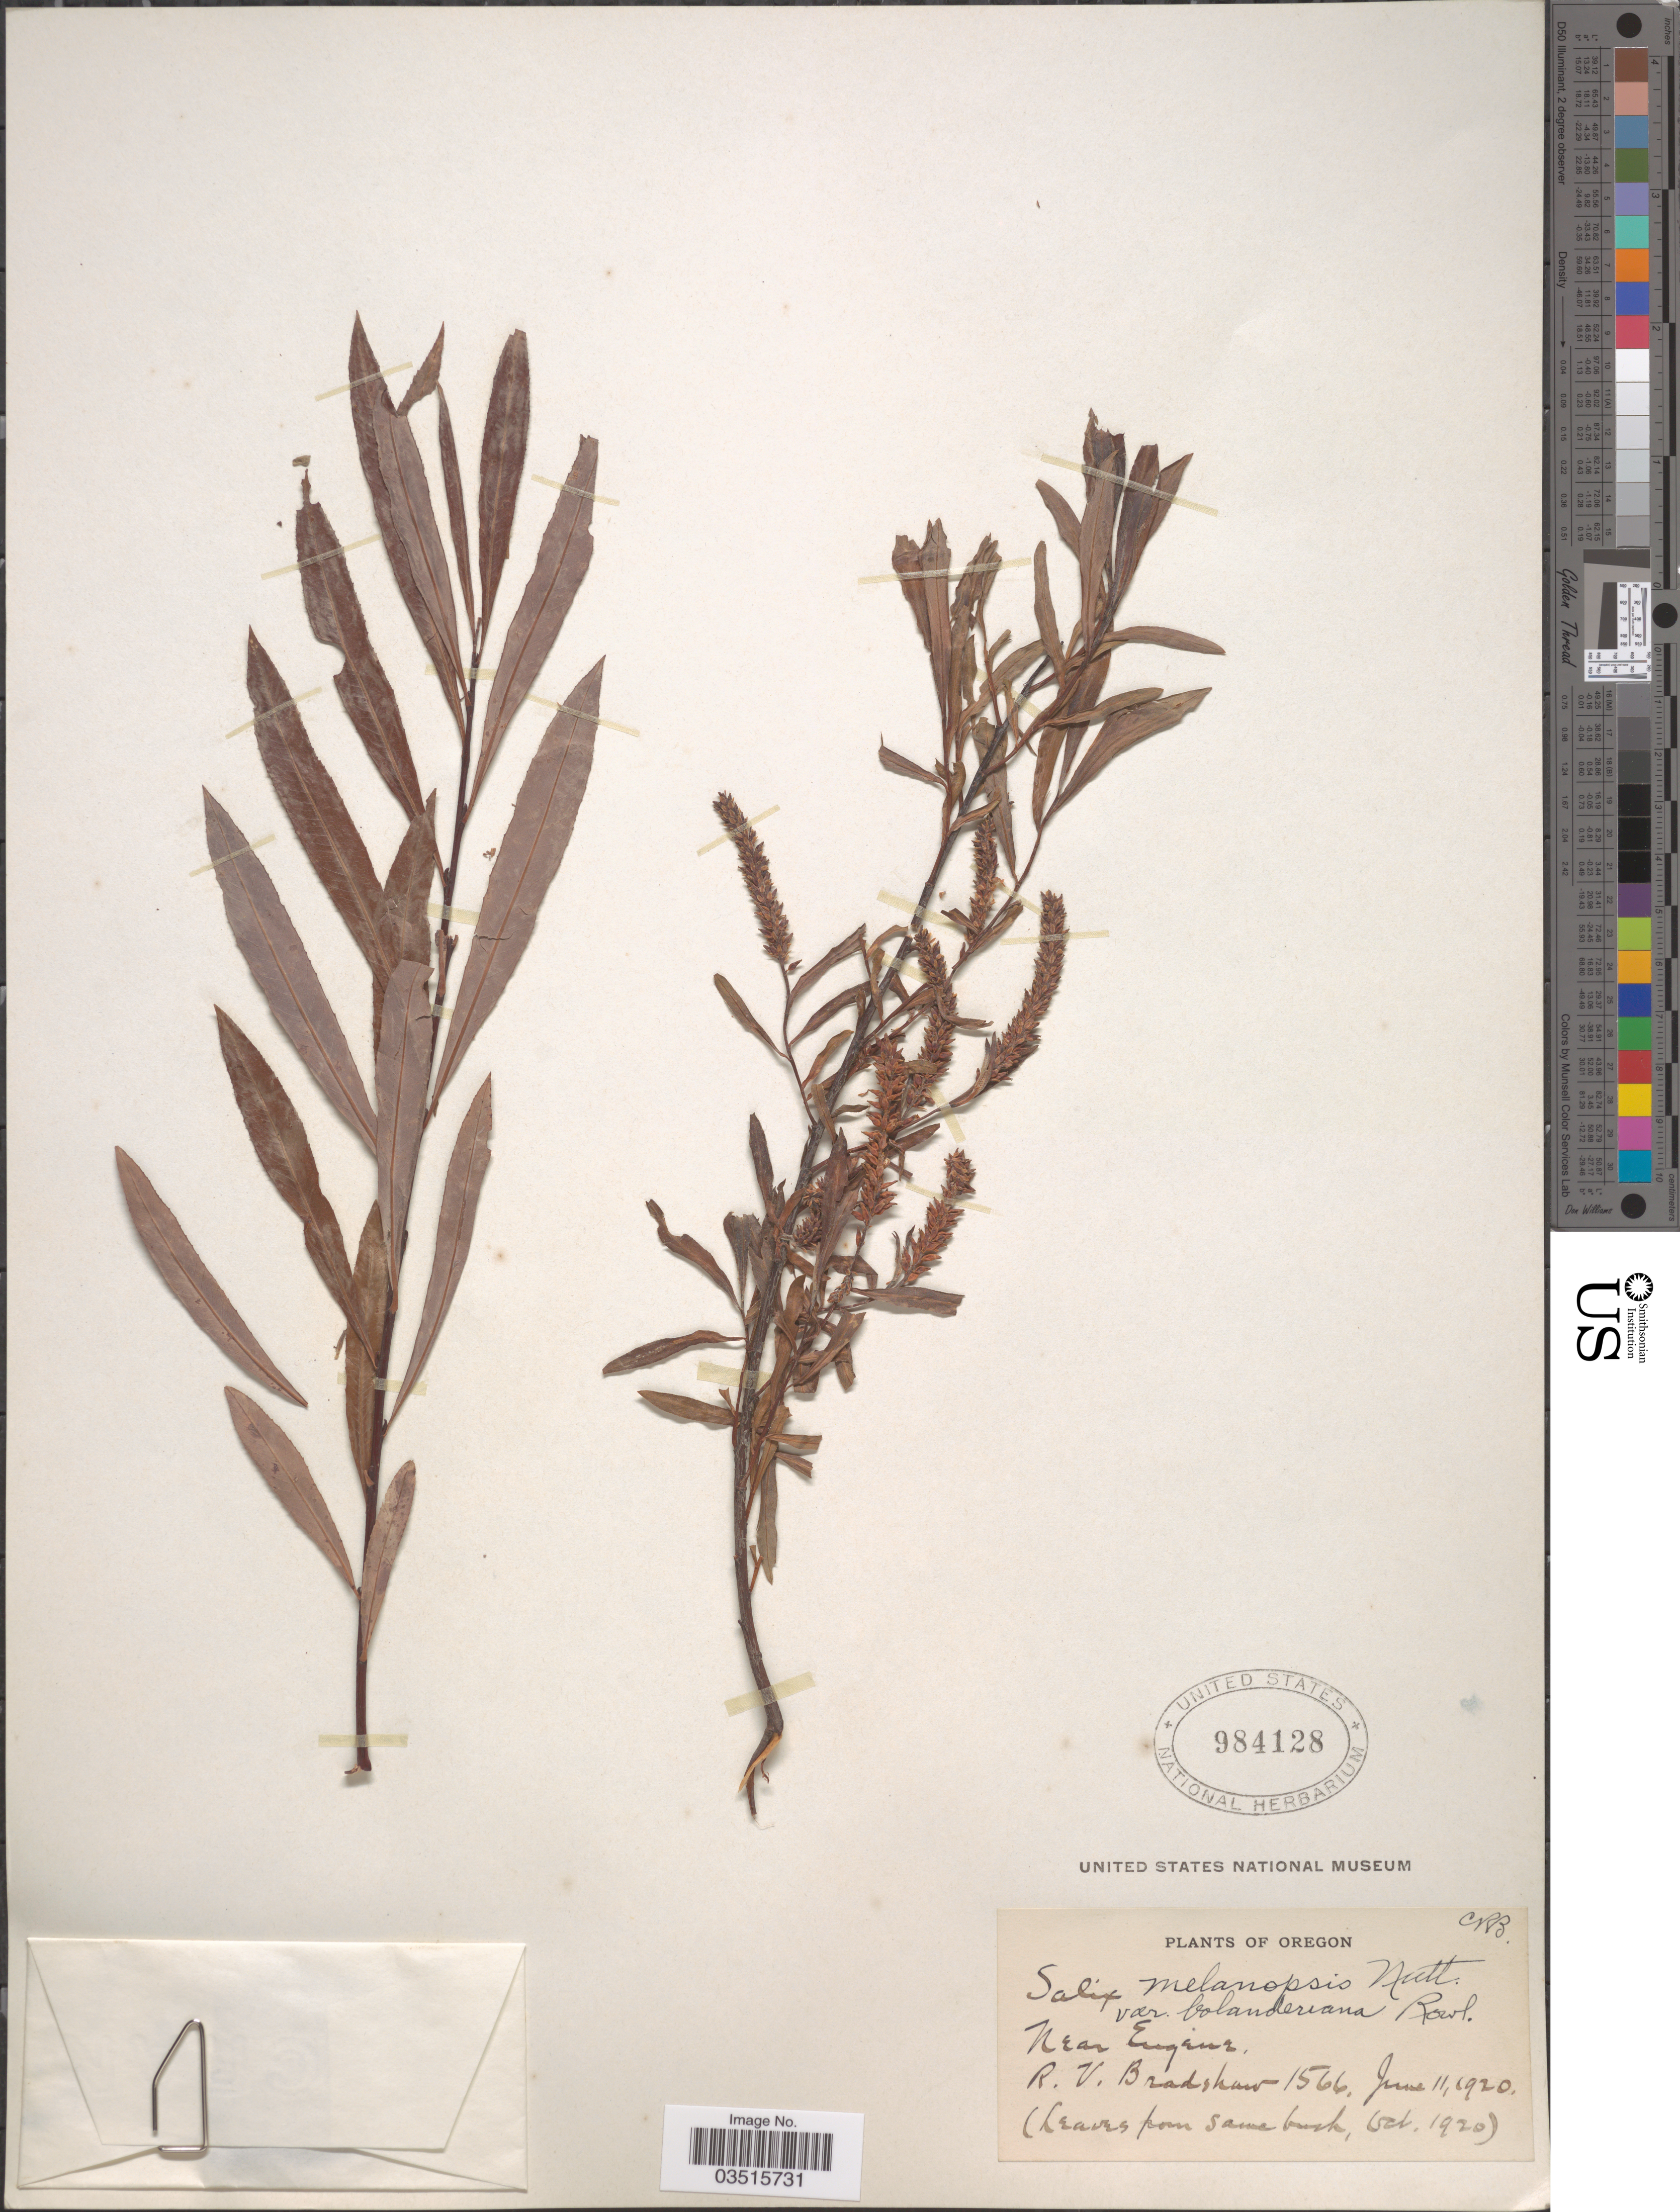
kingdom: Plantae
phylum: Tracheophyta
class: Magnoliopsida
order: Malpighiales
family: Salicaceae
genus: Salix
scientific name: Salix melanopsis var. bolanderiana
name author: (Rowlee) C.K. Schneid.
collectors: R. Bradshaw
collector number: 1566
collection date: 1920-06-11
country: United States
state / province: Oregon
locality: Near Eugene.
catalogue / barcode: US 984128